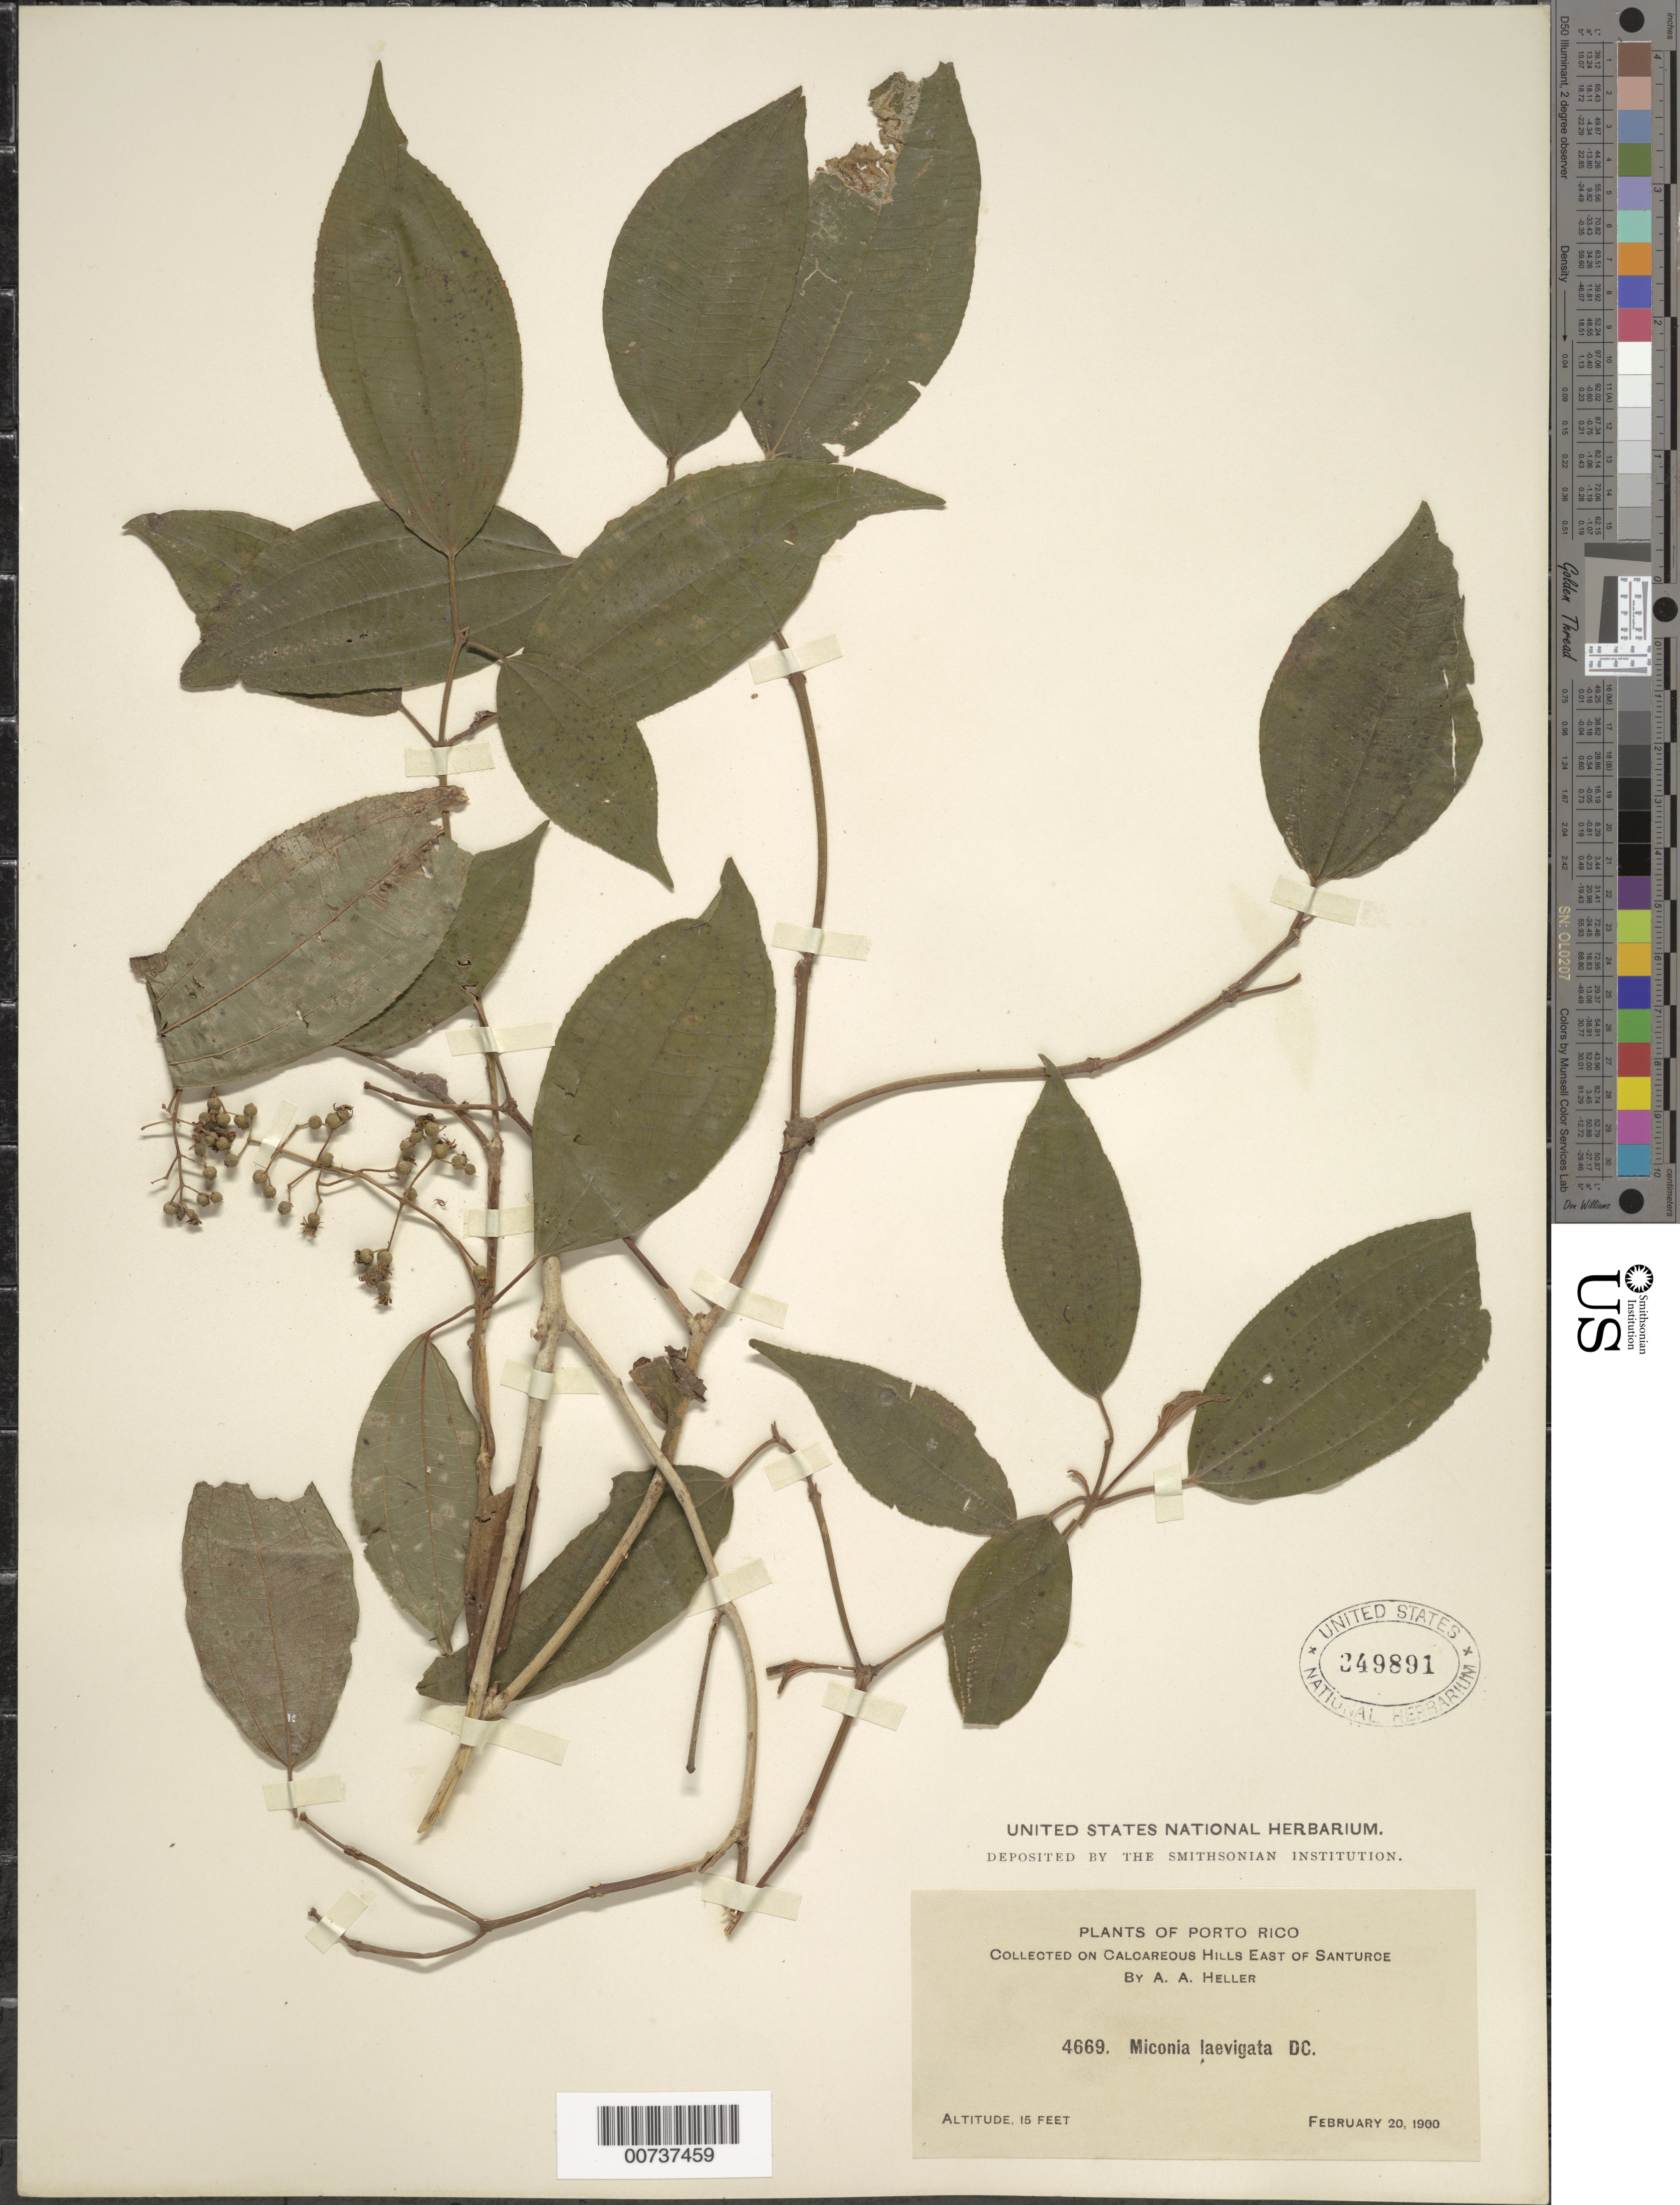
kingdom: Plantae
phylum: Tracheophyta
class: Magnoliopsida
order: Myrtales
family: Melastomataceae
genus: Miconia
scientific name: Miconia laevigata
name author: (L.) D. Don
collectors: A. A. Heller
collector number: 4669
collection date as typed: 20 Feb 1900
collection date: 1900-02-20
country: Puerto Rico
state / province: San Juan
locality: East of Santurce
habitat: On calcareous hills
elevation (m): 5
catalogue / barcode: US 349891